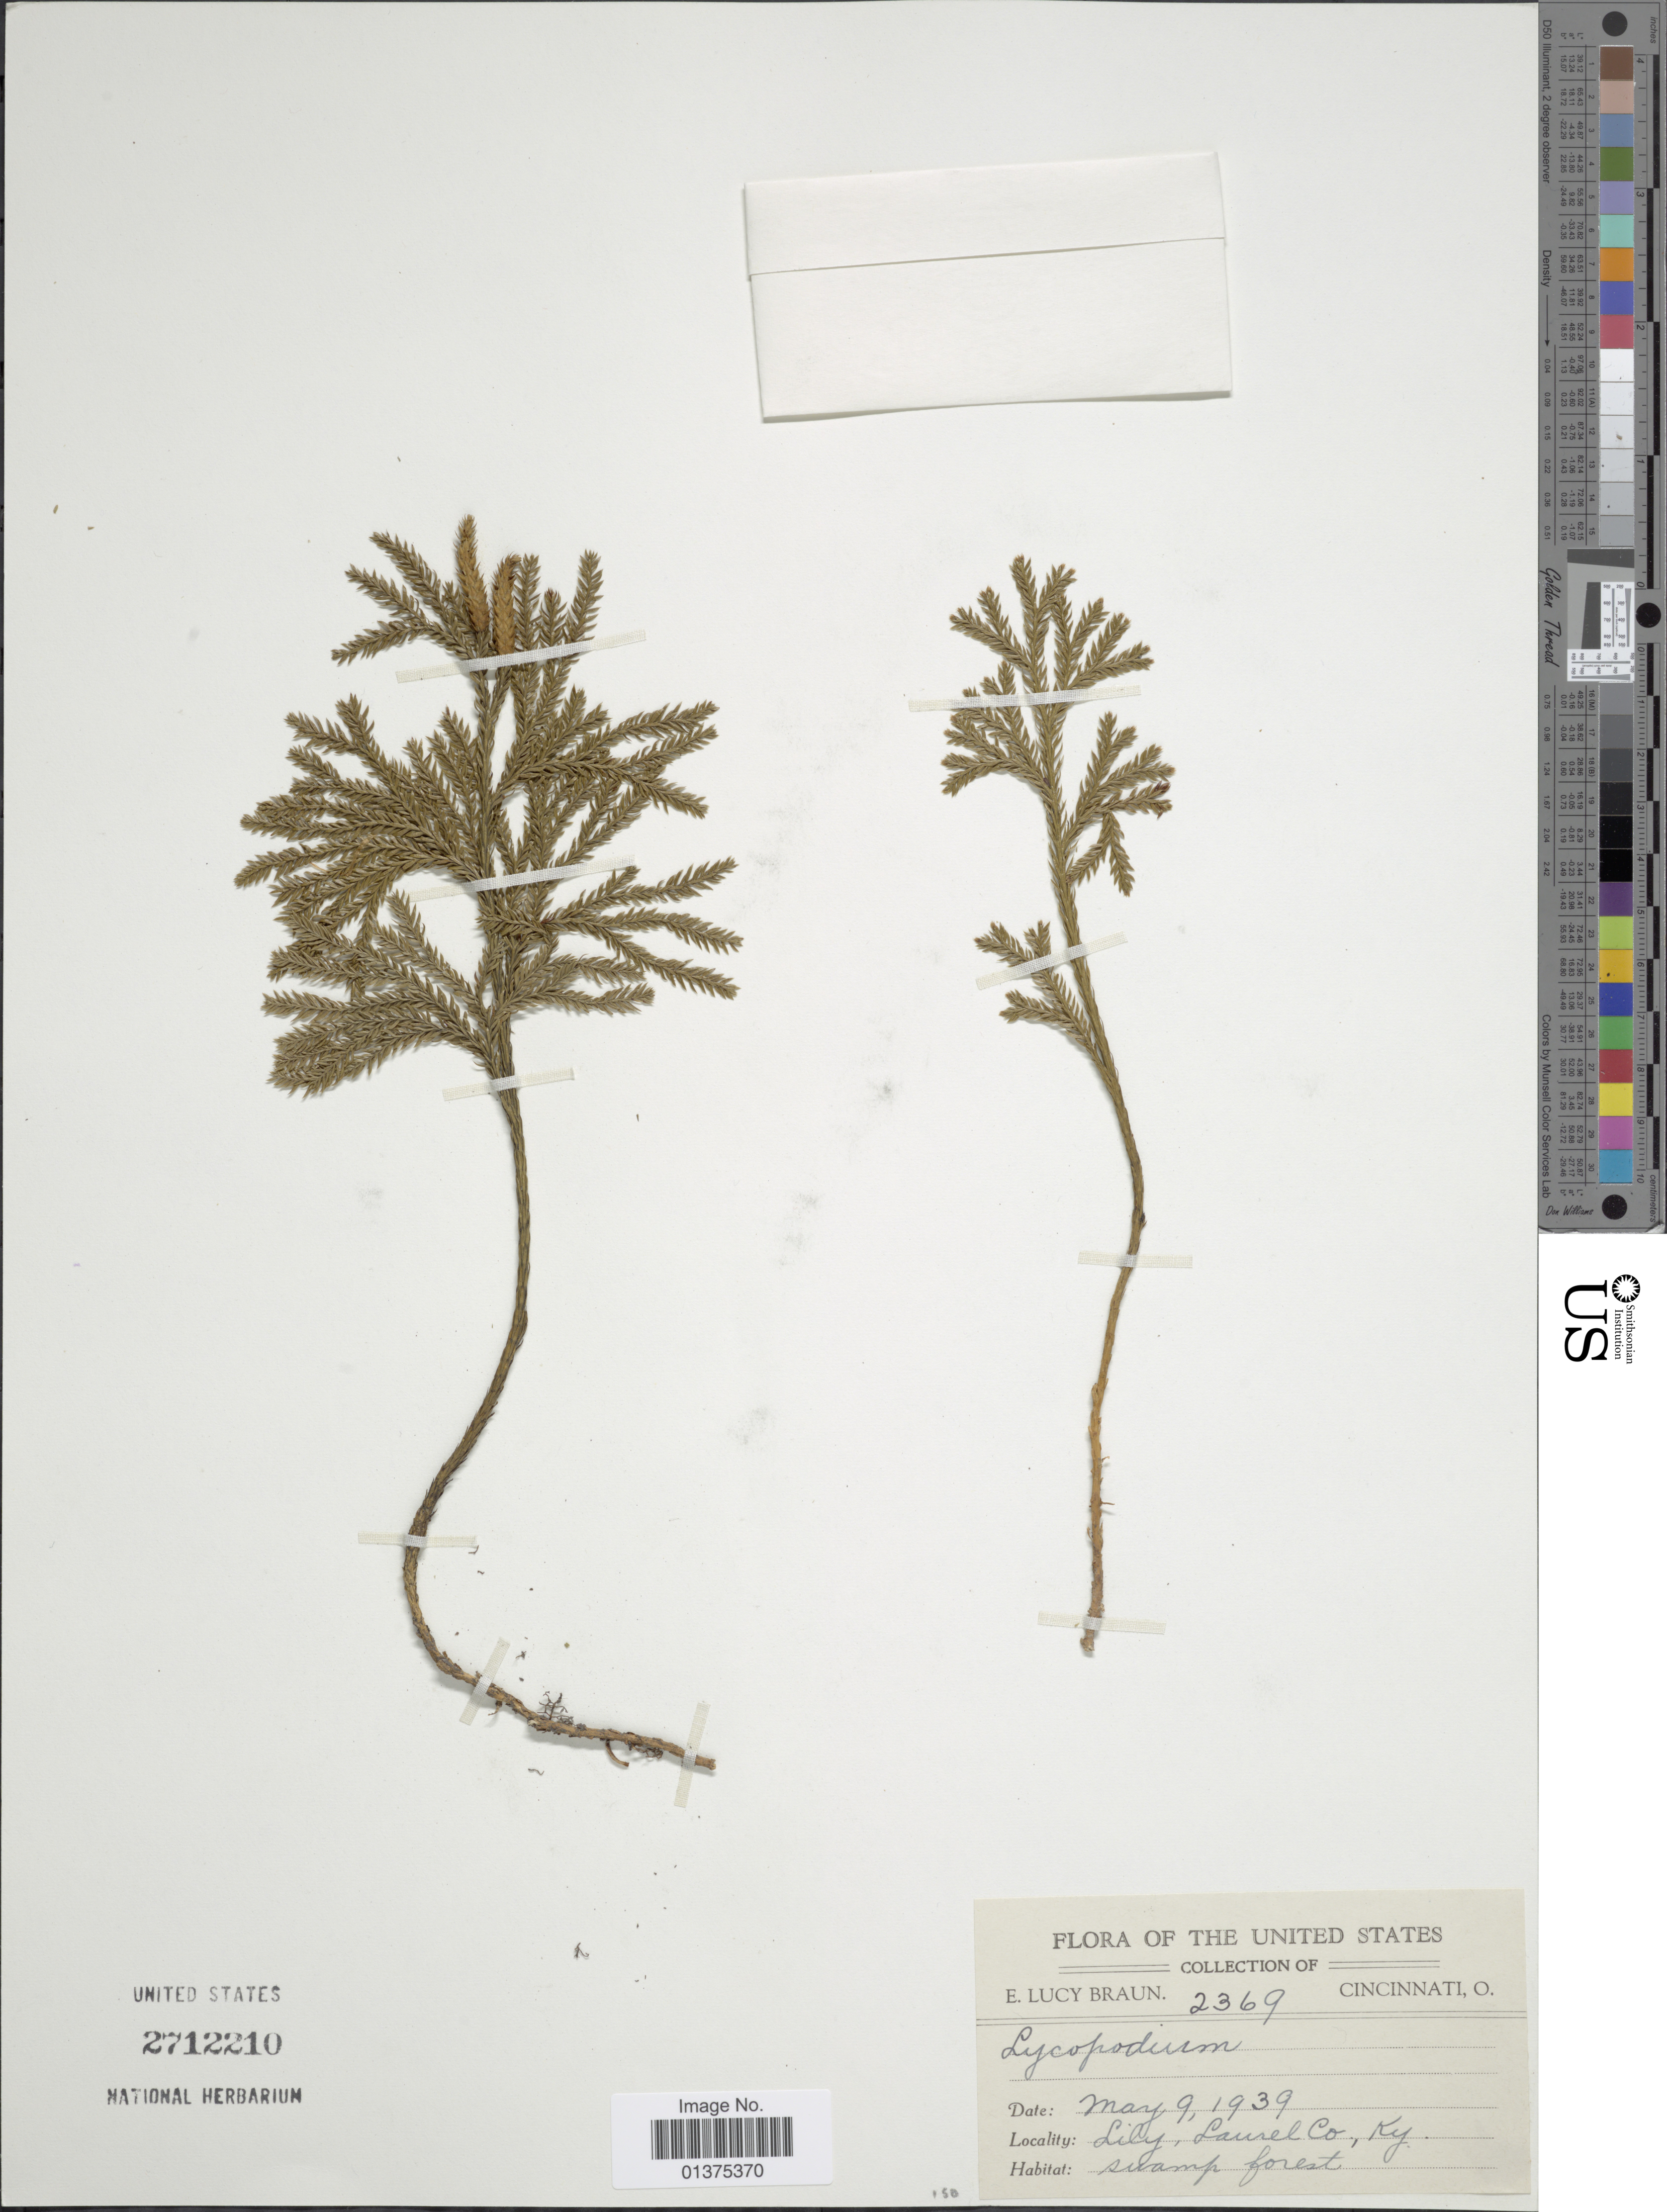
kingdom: Plantae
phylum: Tracheophyta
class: Lycopodiopsida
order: Lycopodiales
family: Lycopodiaceae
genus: Dendrolycopodium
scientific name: Dendrolycopodium hickeyi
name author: (W.H. Wagner et al.) A. Haines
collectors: E. L. Braun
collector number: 2369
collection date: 1939-05-09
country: United States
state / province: Kentucky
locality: Lily, Laurel Co, Ky.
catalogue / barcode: US 2712210